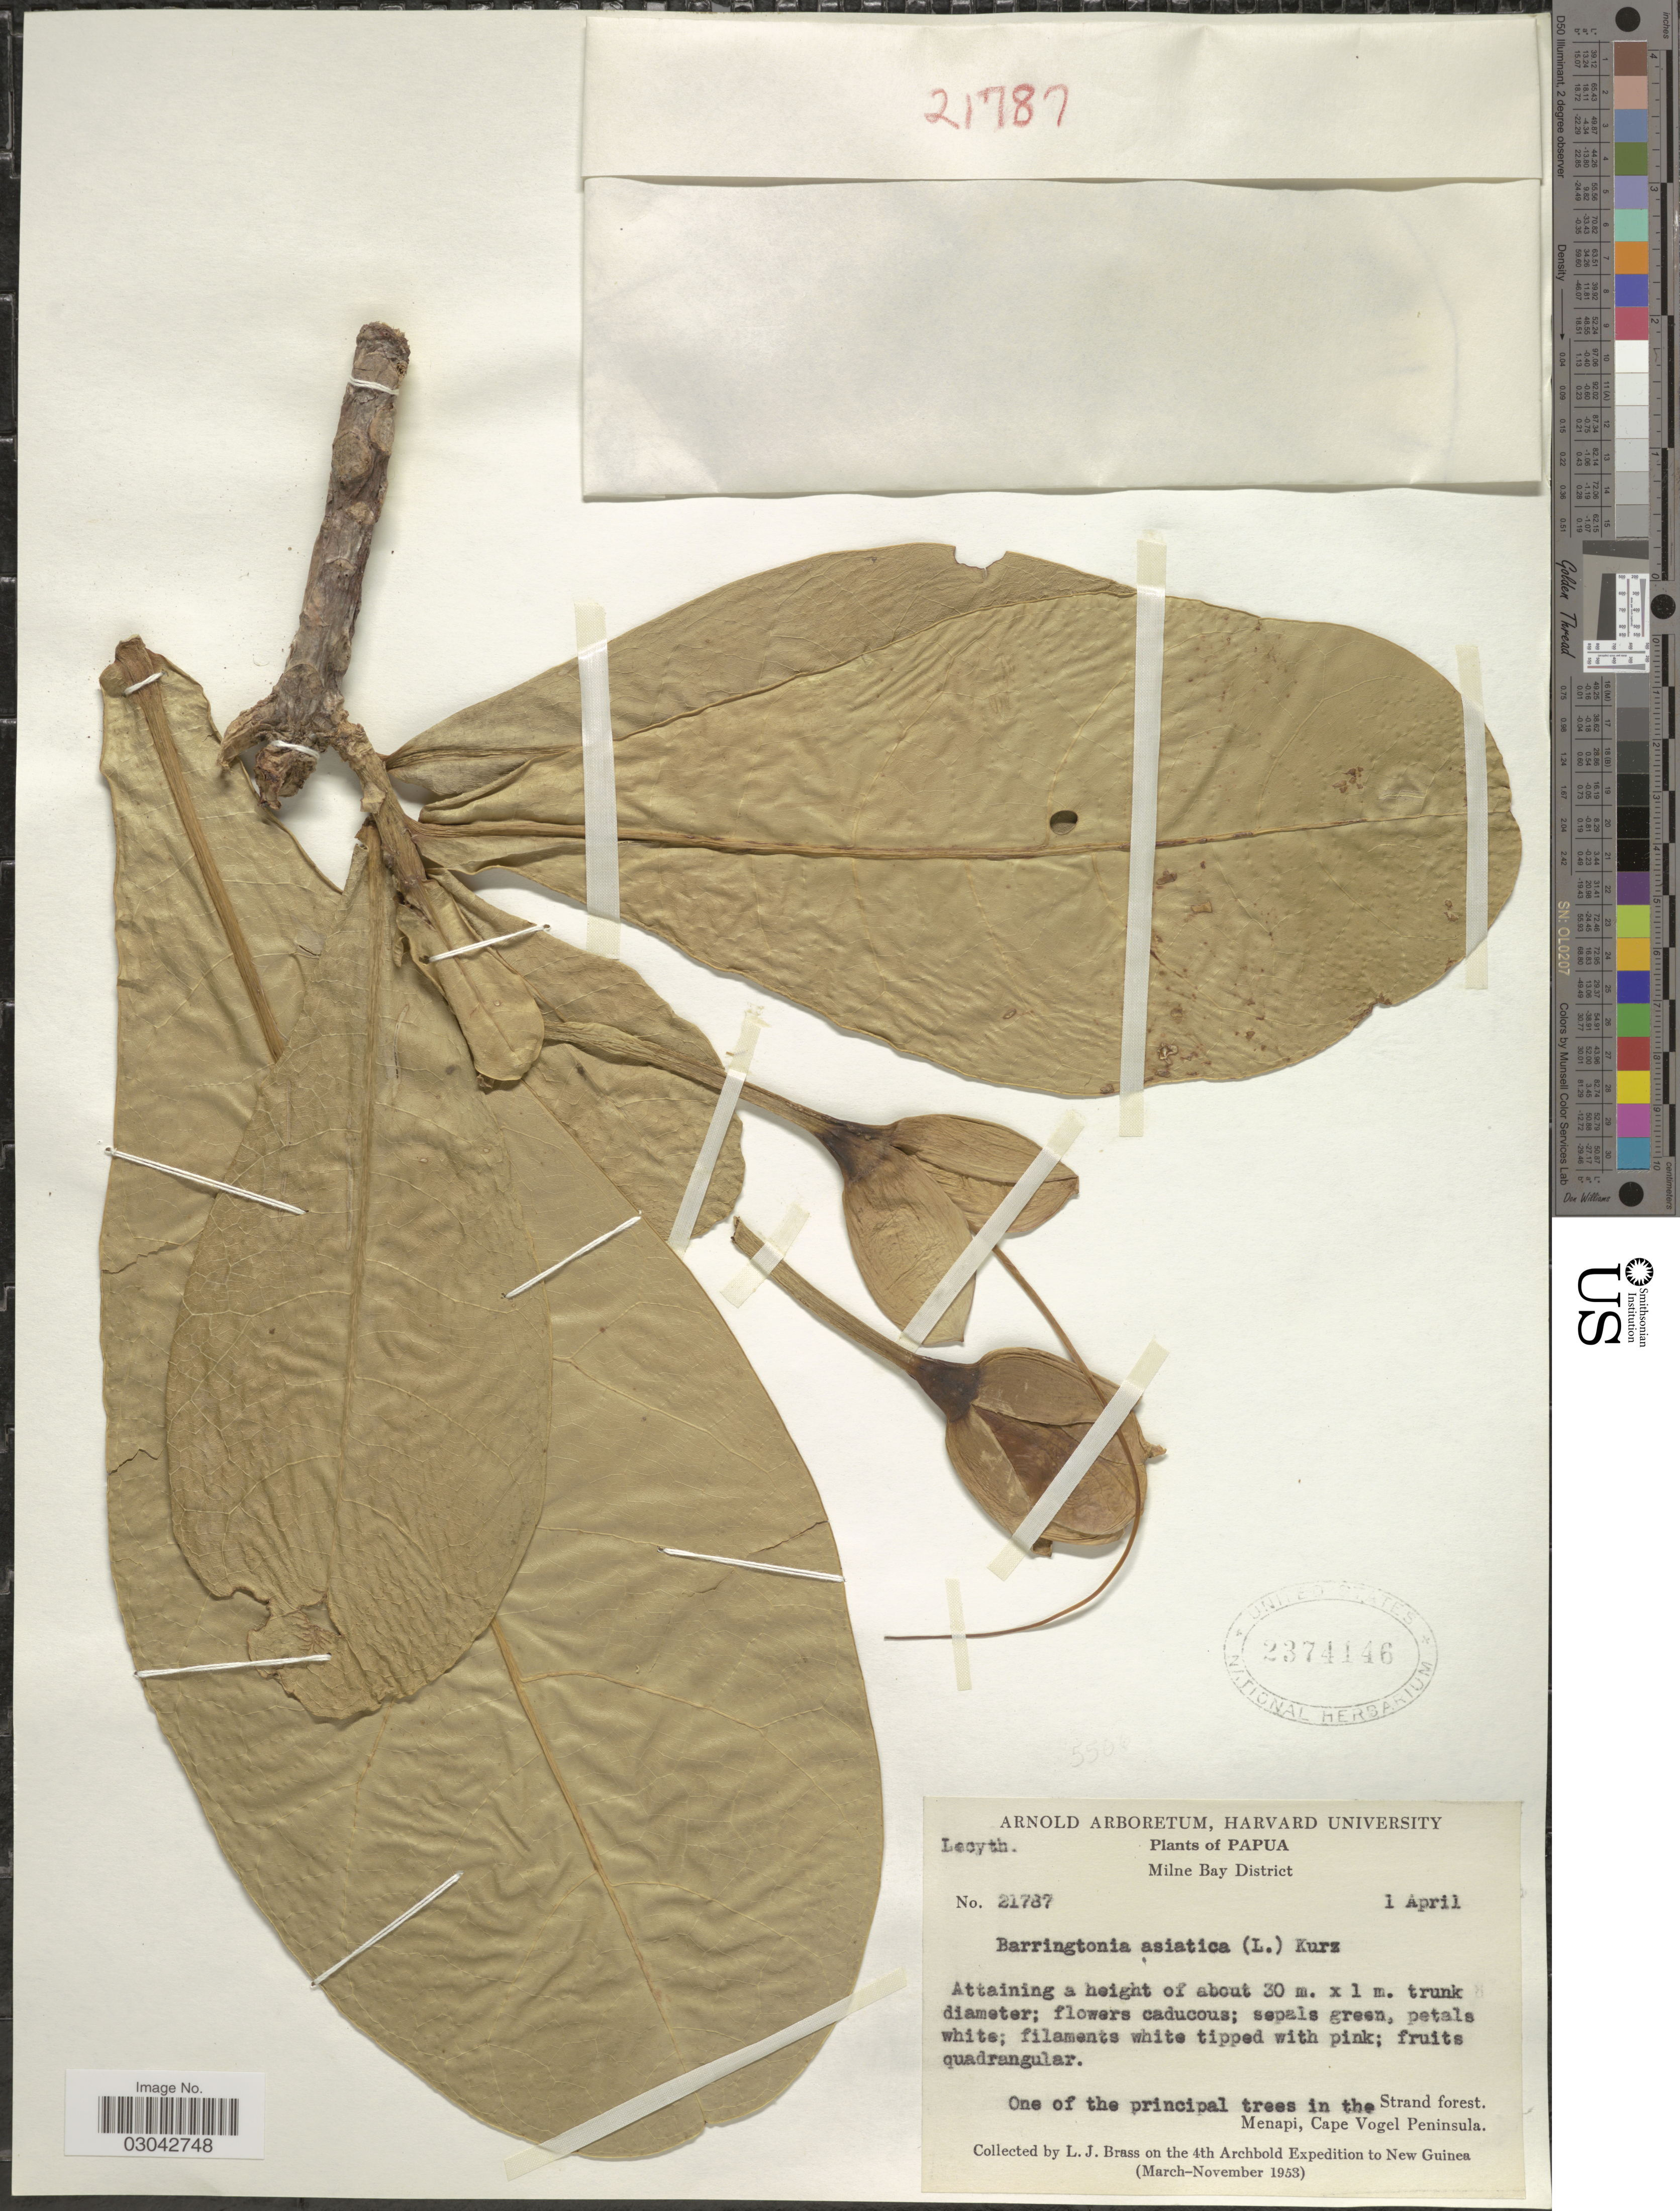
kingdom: Plantae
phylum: Tracheophyta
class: Magnoliopsida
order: Ericales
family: Lecythidaceae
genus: Barringtonia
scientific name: Barringtonia asiatica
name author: (L.) Kurz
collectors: L. J. Brass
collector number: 21787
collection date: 1953-04-01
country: Papua New Guinea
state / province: Milne Bay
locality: Papua. Milne Bay District. One of the principal trees in the Strand forest. Menapi, Cape Vogel Peninsula.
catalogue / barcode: US 2374146